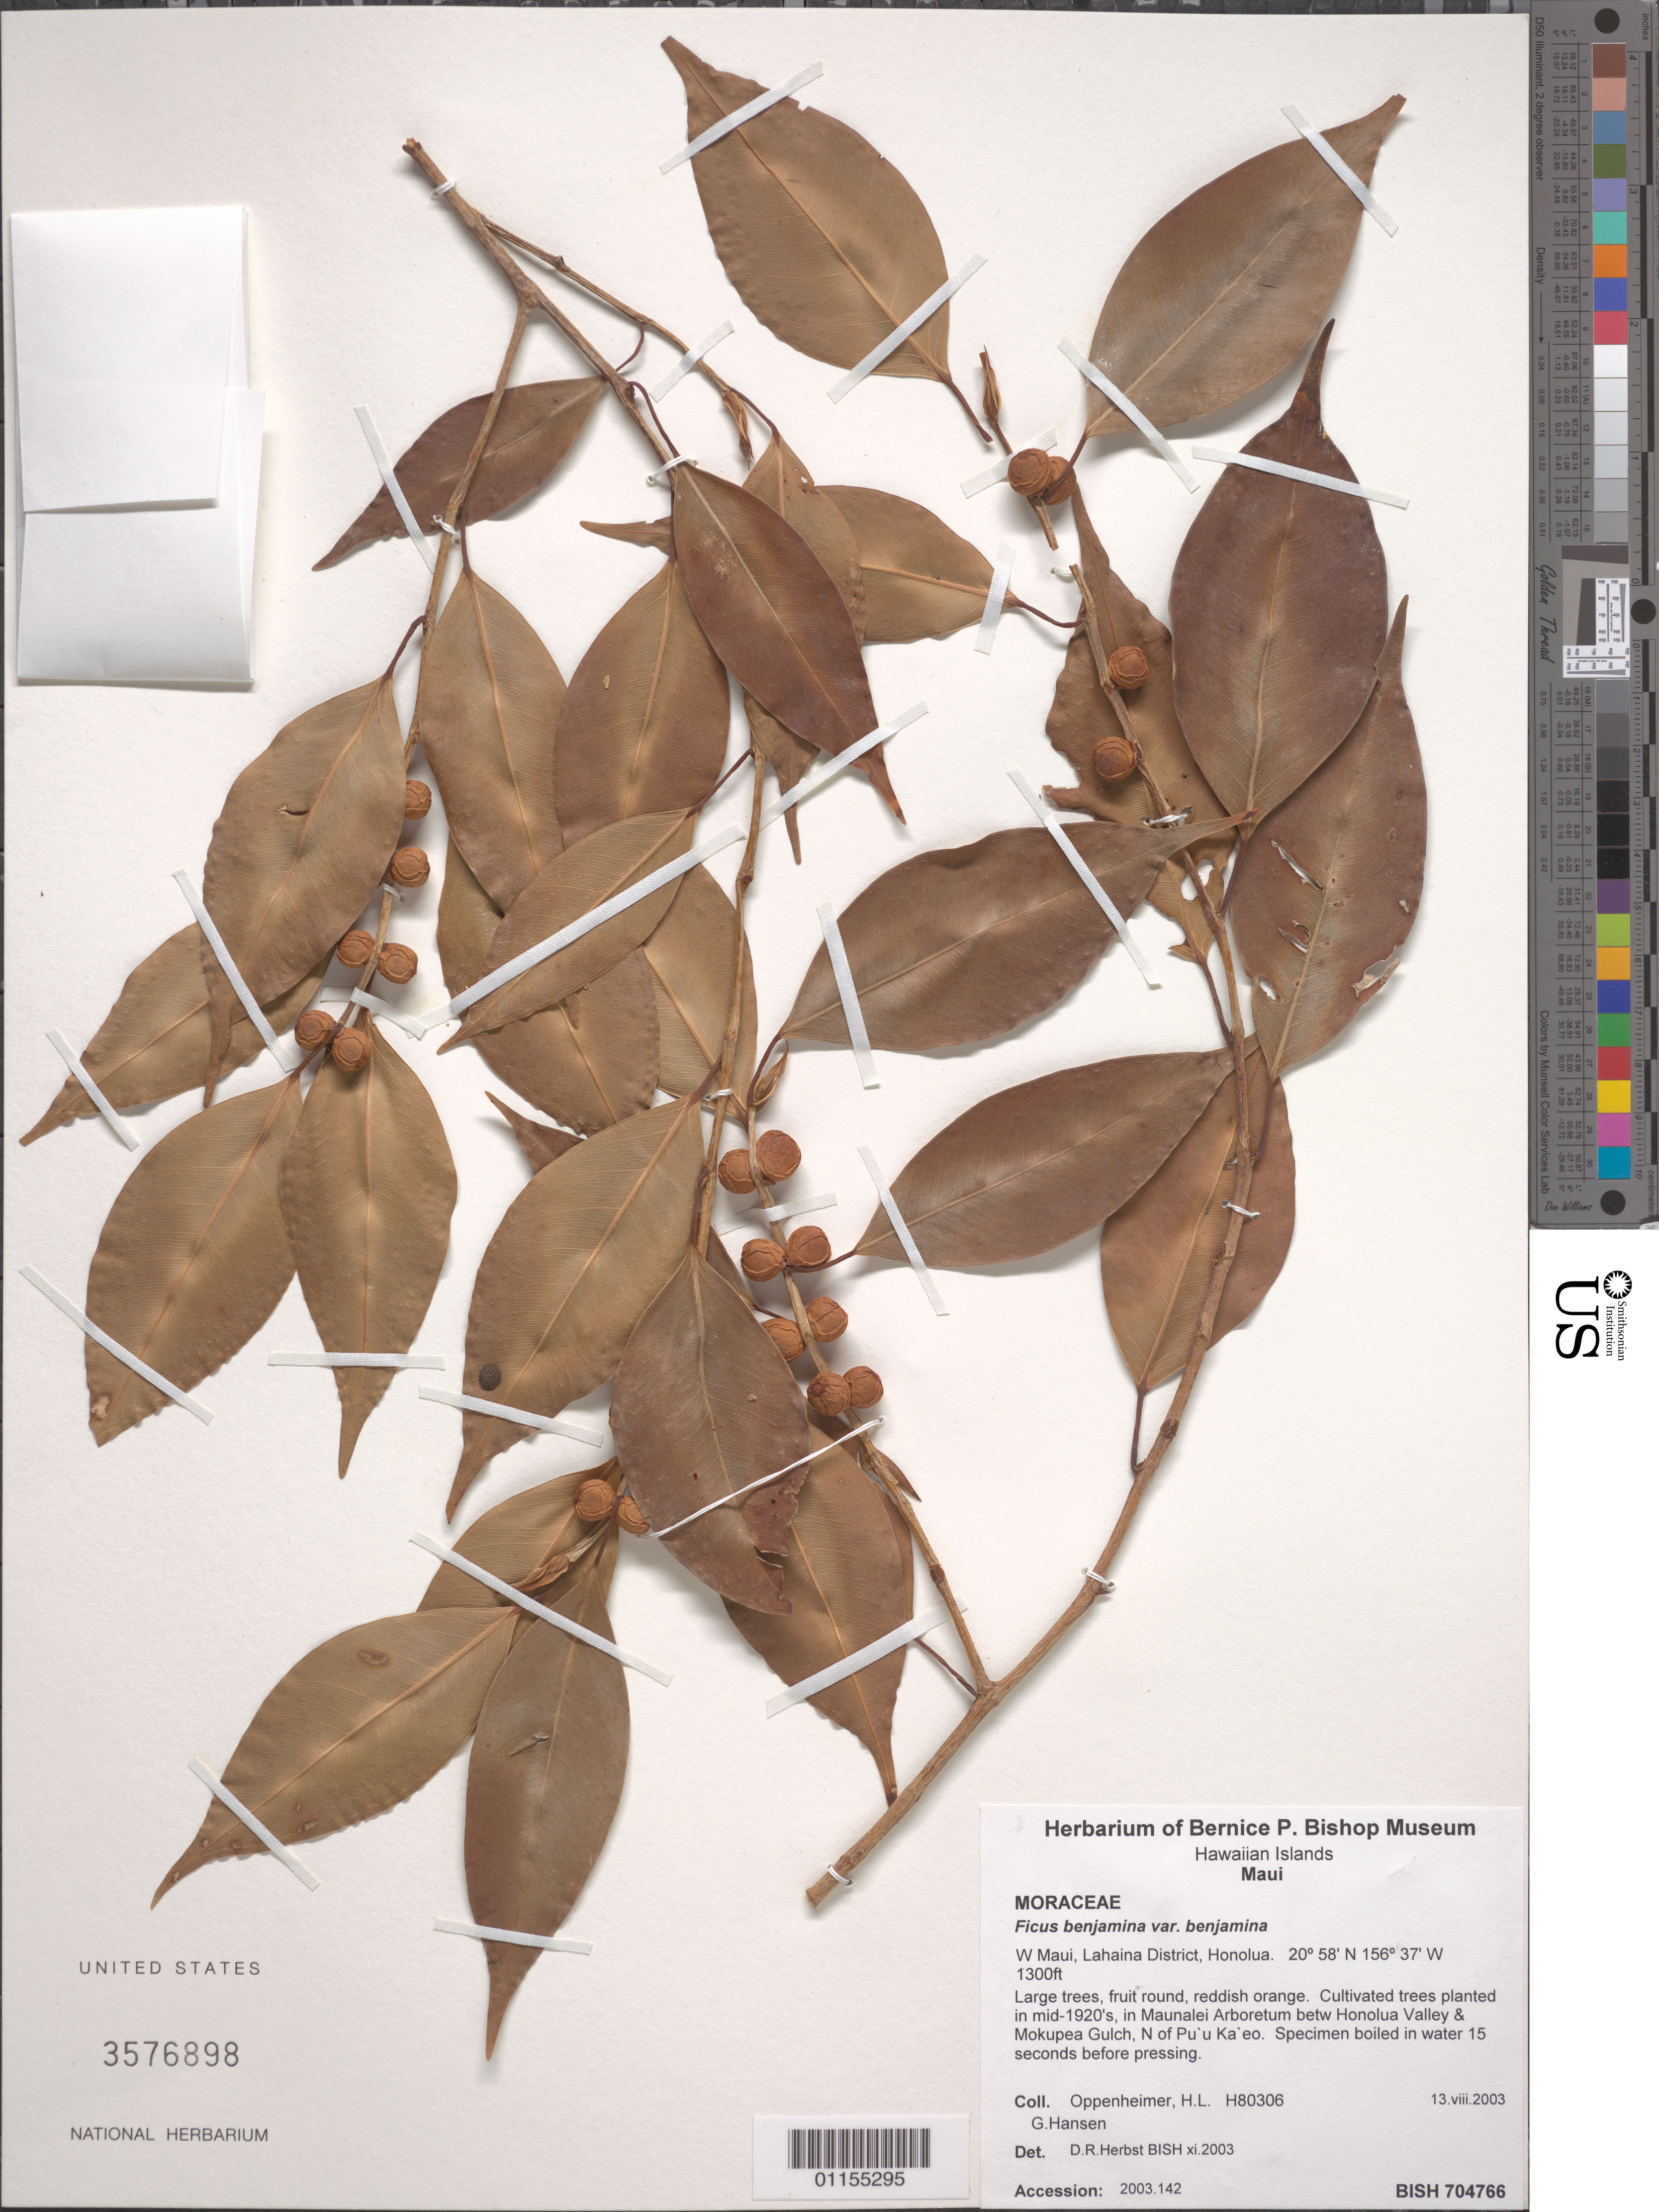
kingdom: Plantae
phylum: Tracheophyta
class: Magnoliopsida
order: Rosales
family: Moraceae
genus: Ficus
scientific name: Ficus benjamina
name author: L.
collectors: H. L. Oppenheimer & G. Hansen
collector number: H80306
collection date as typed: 13 Aug 2003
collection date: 2003-08-13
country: United States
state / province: Hawaii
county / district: Maui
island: Maui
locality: West Maui, Lahaina District, Honolua, in Maunalei Arboretum between Honolua Valley and Mokupea Gulch, north of Pu'u Ka'eo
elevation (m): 396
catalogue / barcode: US 3576898